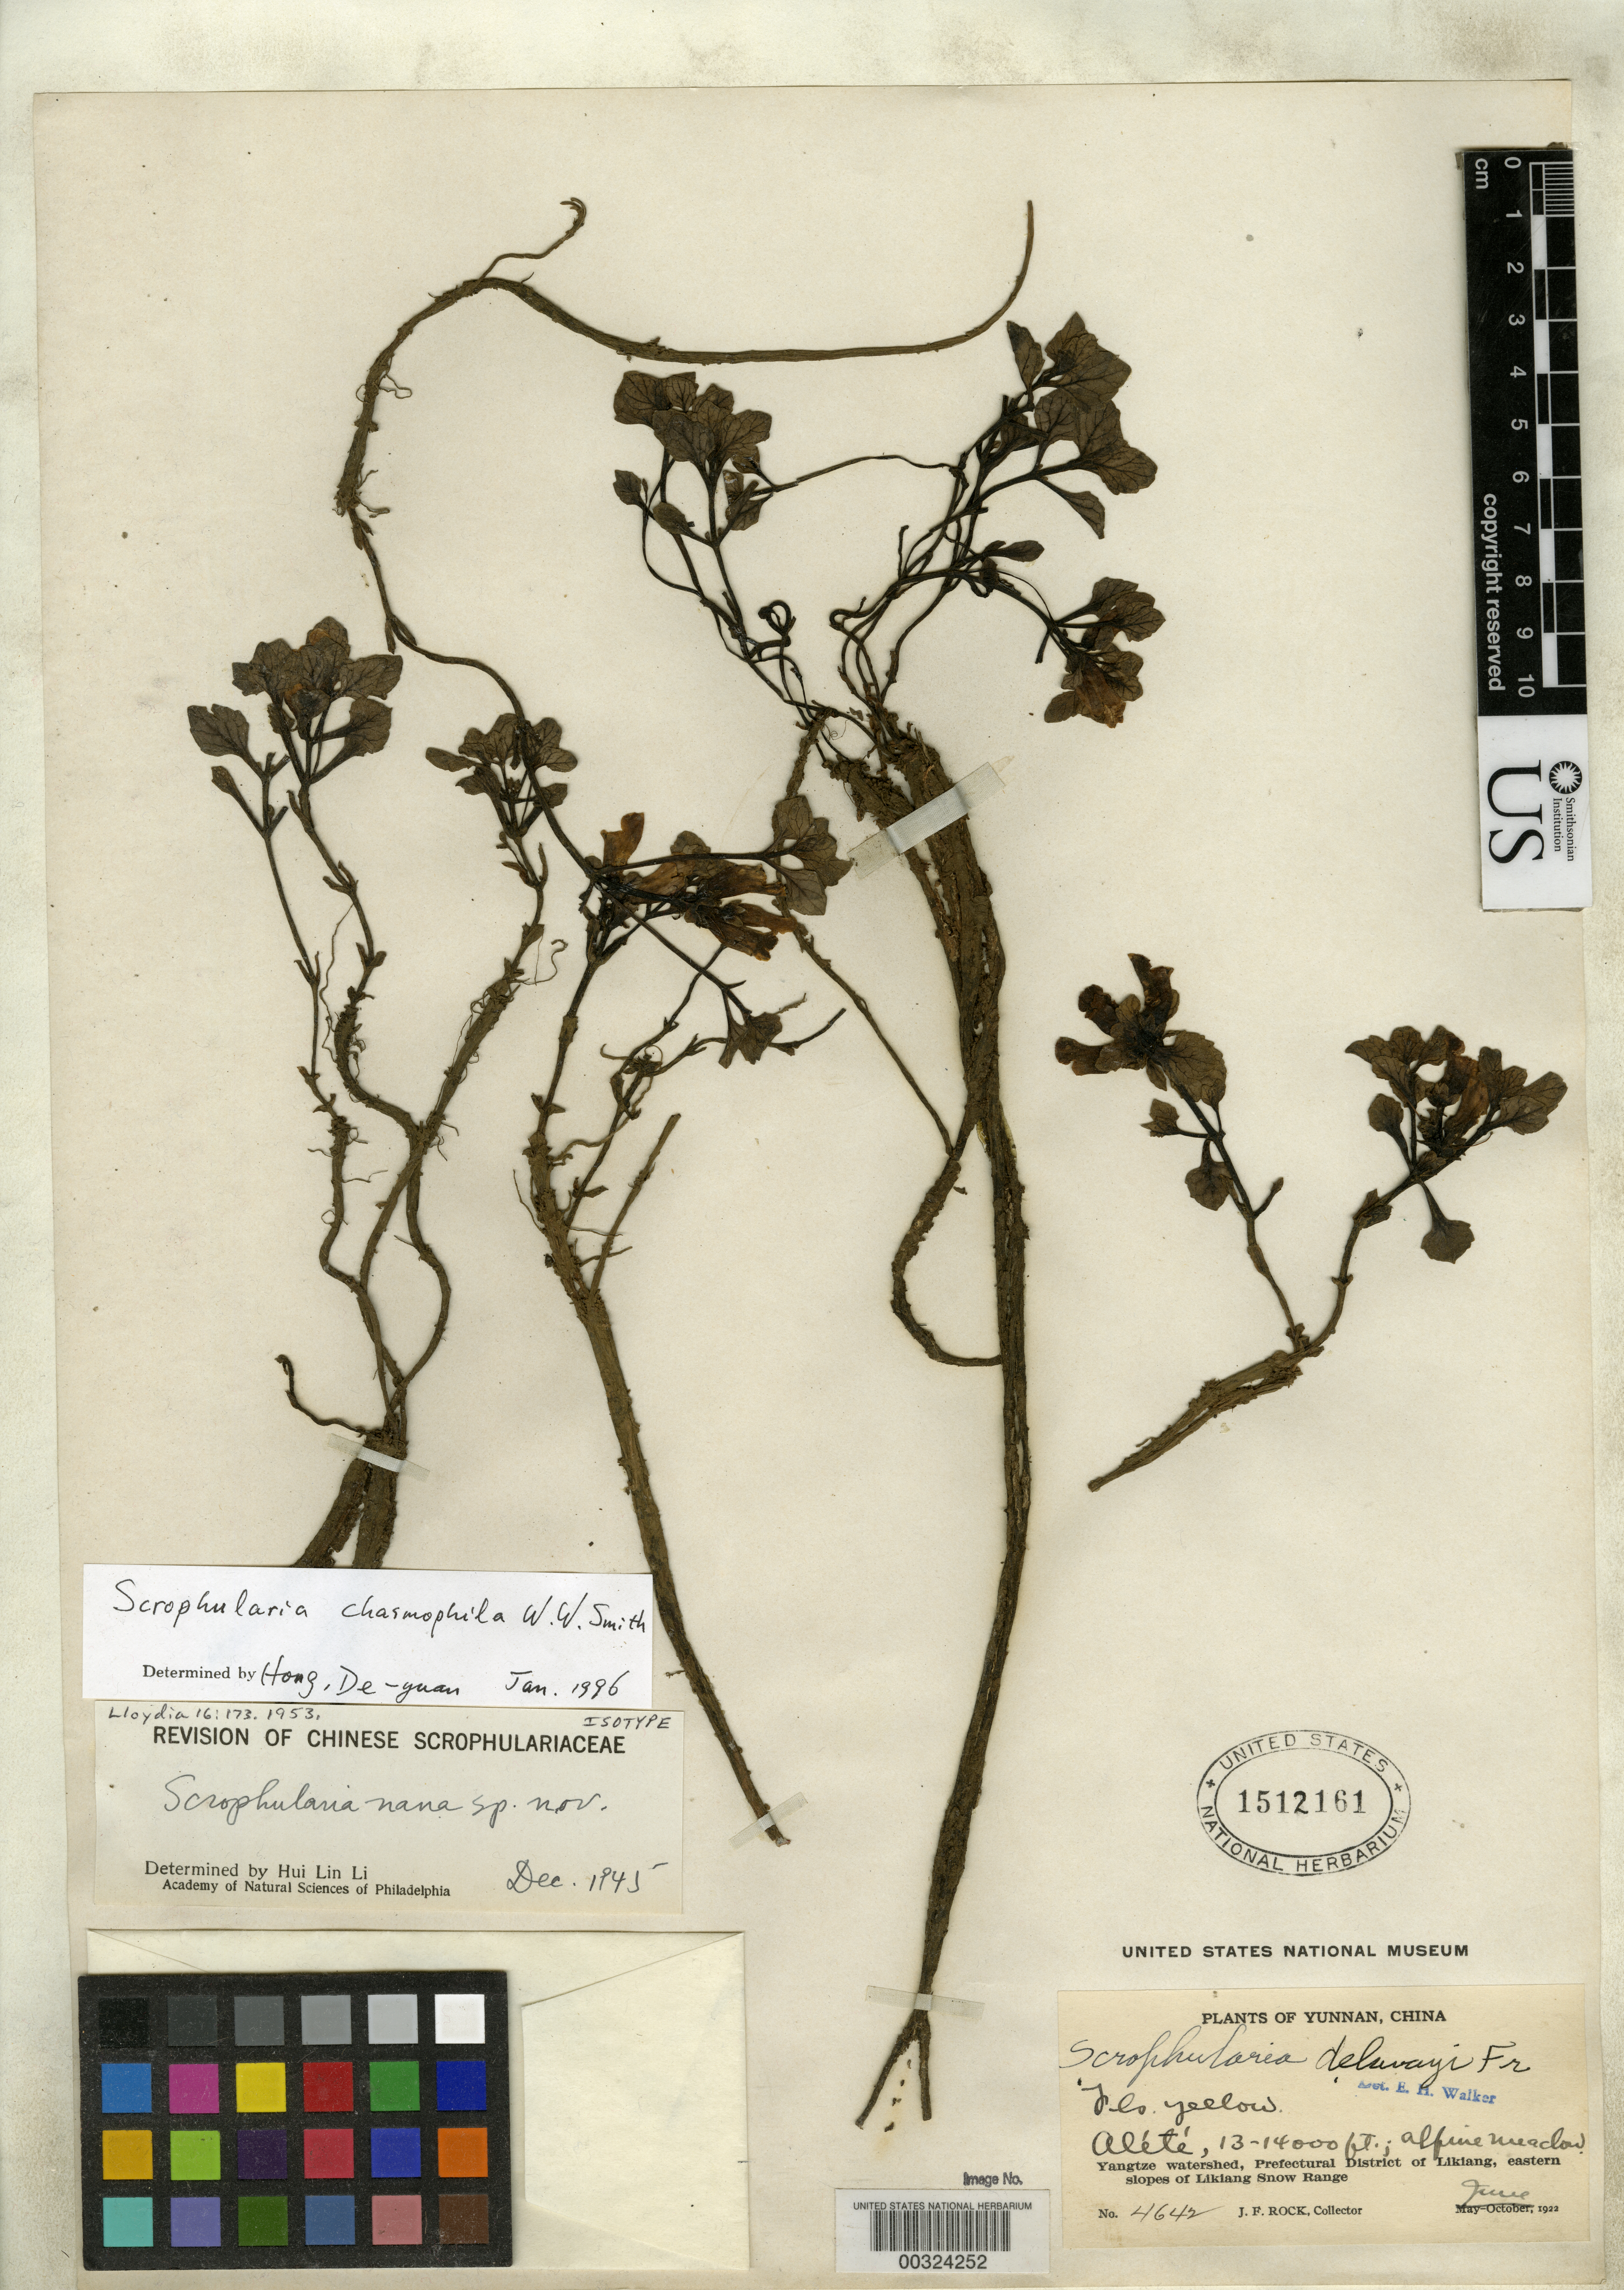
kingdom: Plantae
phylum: Tracheophyta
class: Magnoliopsida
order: Lamiales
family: Scrophulariaceae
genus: Scrophularia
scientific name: Scrophularia nana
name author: H.L. Li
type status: Isotype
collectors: J. F. Rock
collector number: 4642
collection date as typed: Jun 1922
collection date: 1922-06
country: China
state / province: Yunnan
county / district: Likiang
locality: Yangtze watershed, eastern slopes of Likiang snow range.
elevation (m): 3962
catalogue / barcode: US 1512161